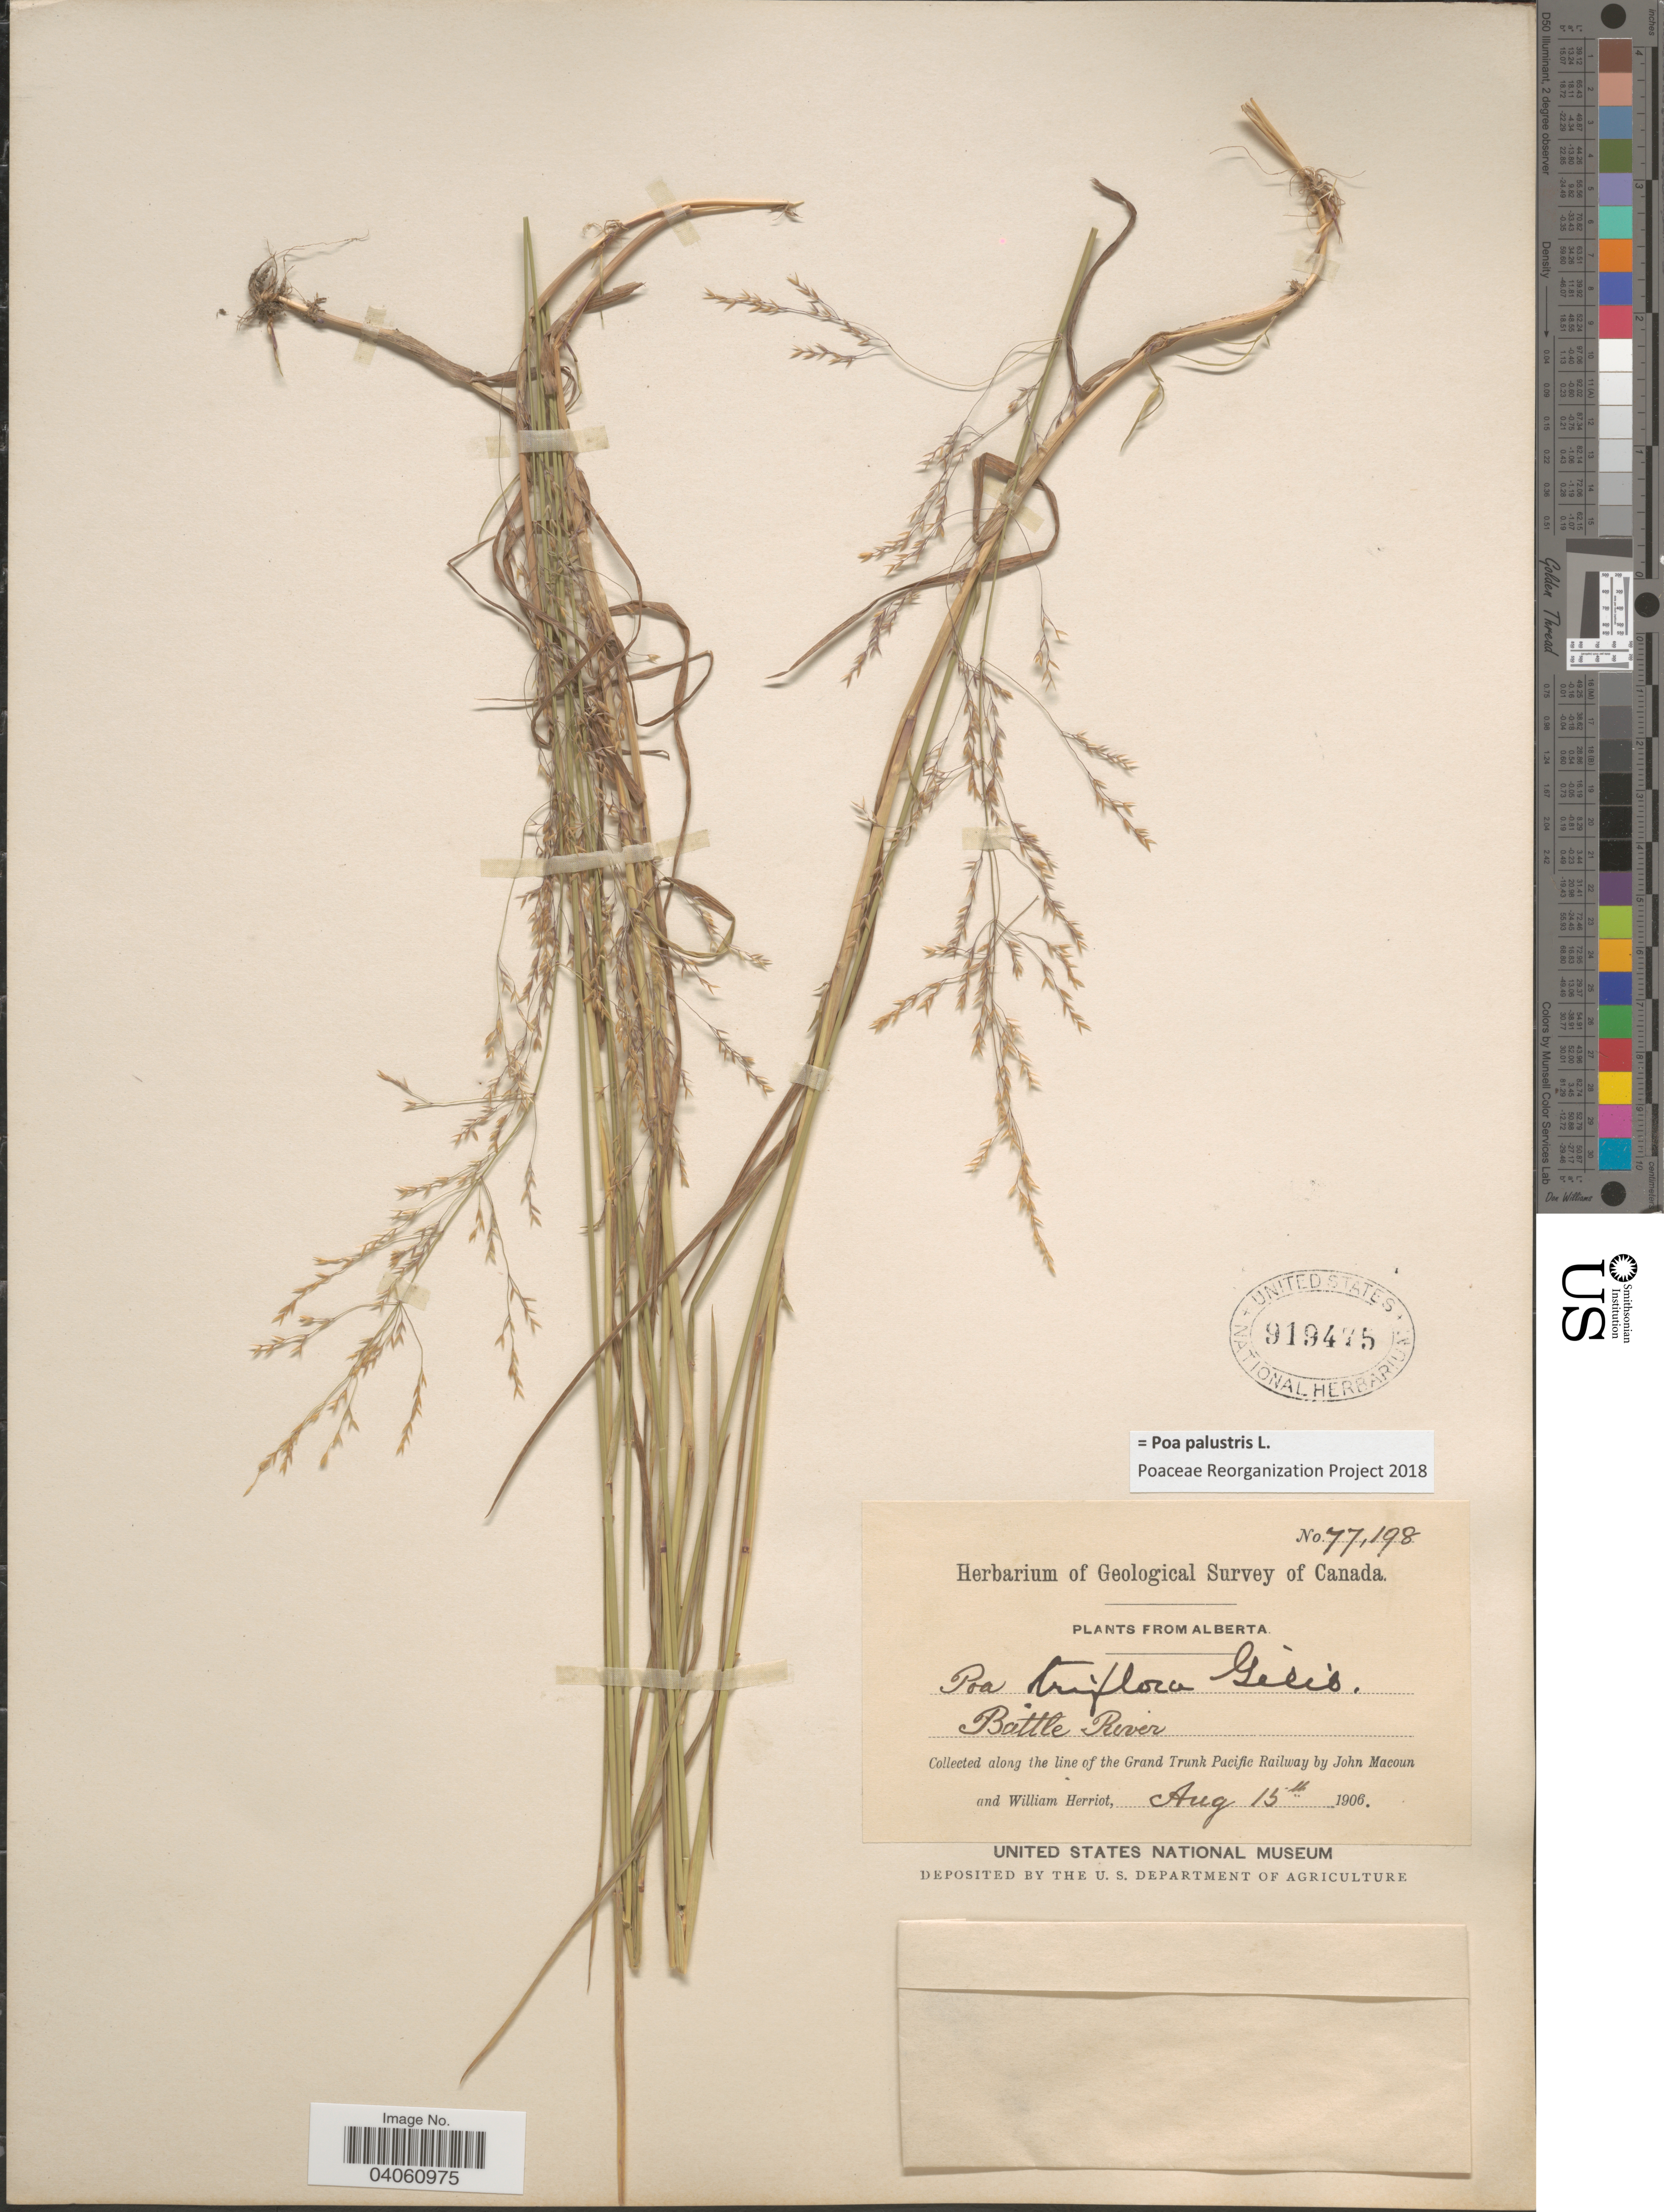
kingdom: Plantae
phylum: Tracheophyta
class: Liliopsida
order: Poales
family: Poaceae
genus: Poa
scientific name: Poa palustris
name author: L.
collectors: J. Macoun & W. Herriot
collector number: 77198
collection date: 1906-08-15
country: Canada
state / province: Alberta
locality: Battle River. Along the line of the Grand Trunk Pacific Railway.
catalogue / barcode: US 919475